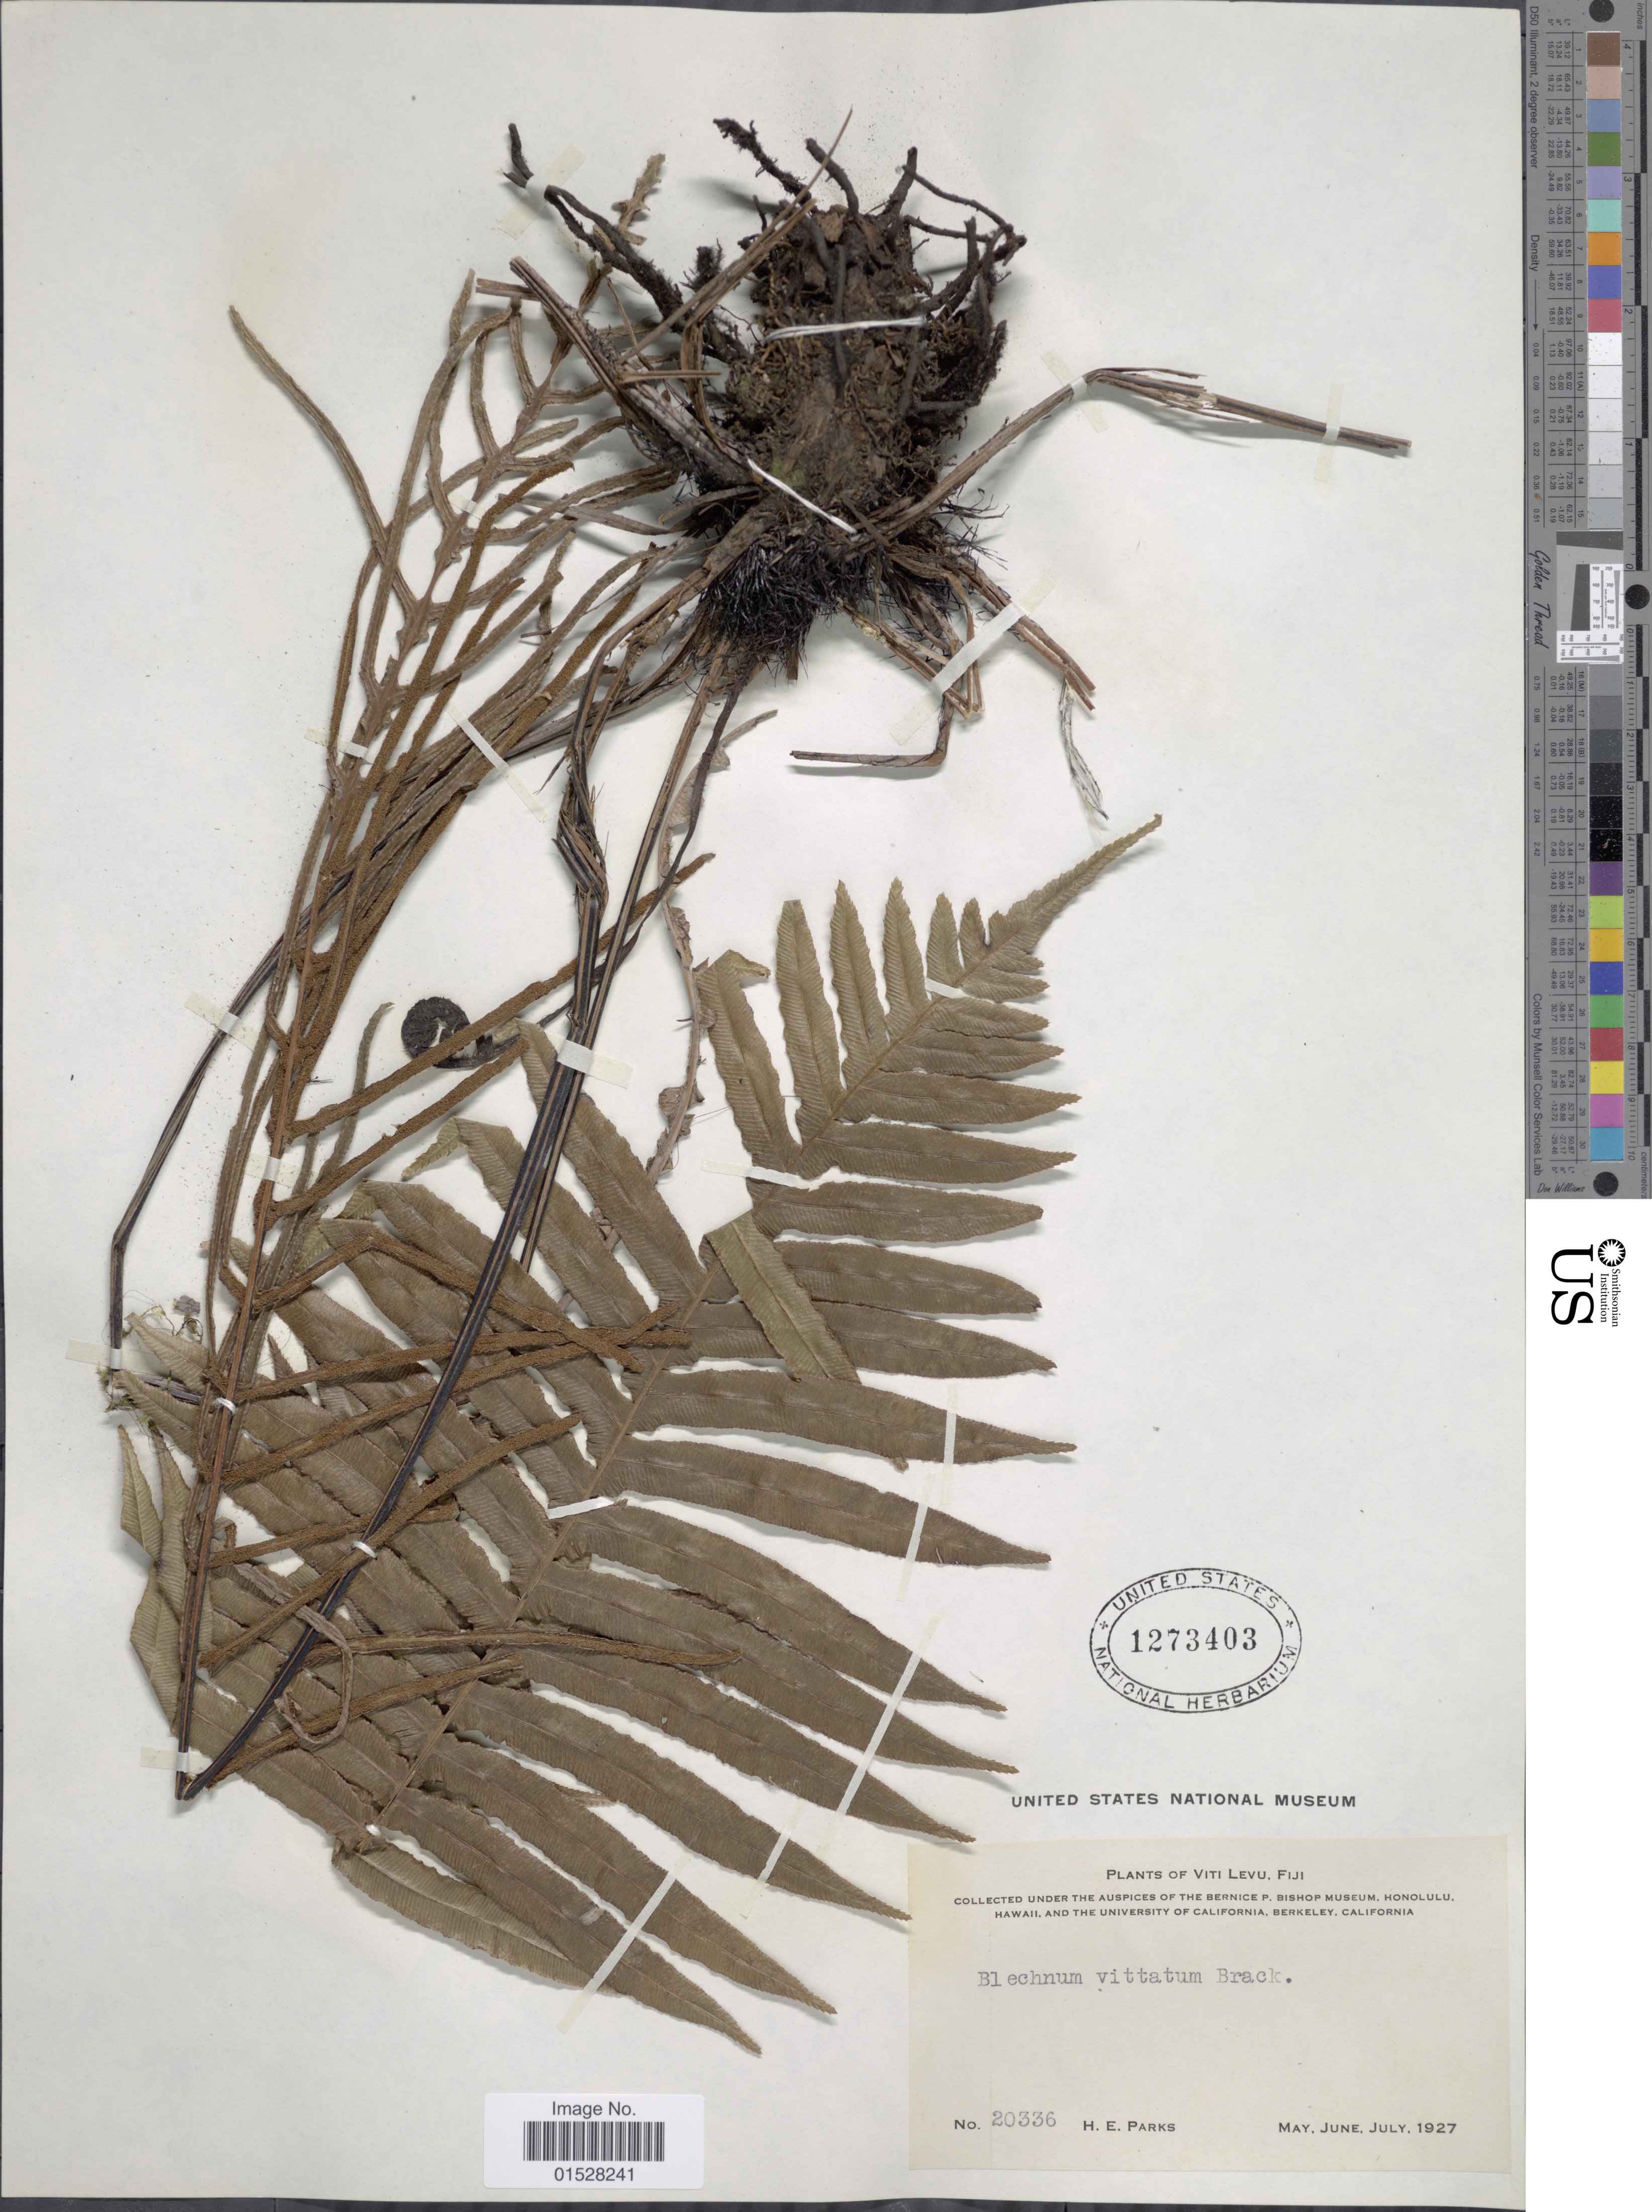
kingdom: Plantae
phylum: Tracheophyta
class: Polypodiopsida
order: Polypodiales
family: Blechnaceae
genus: Blechnum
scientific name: Blechnum vittatum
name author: Brack. in Wilkes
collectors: H. E. Parks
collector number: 20336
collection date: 1927-05/1927-07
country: Fiji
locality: Viti Levu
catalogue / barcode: US 1273403